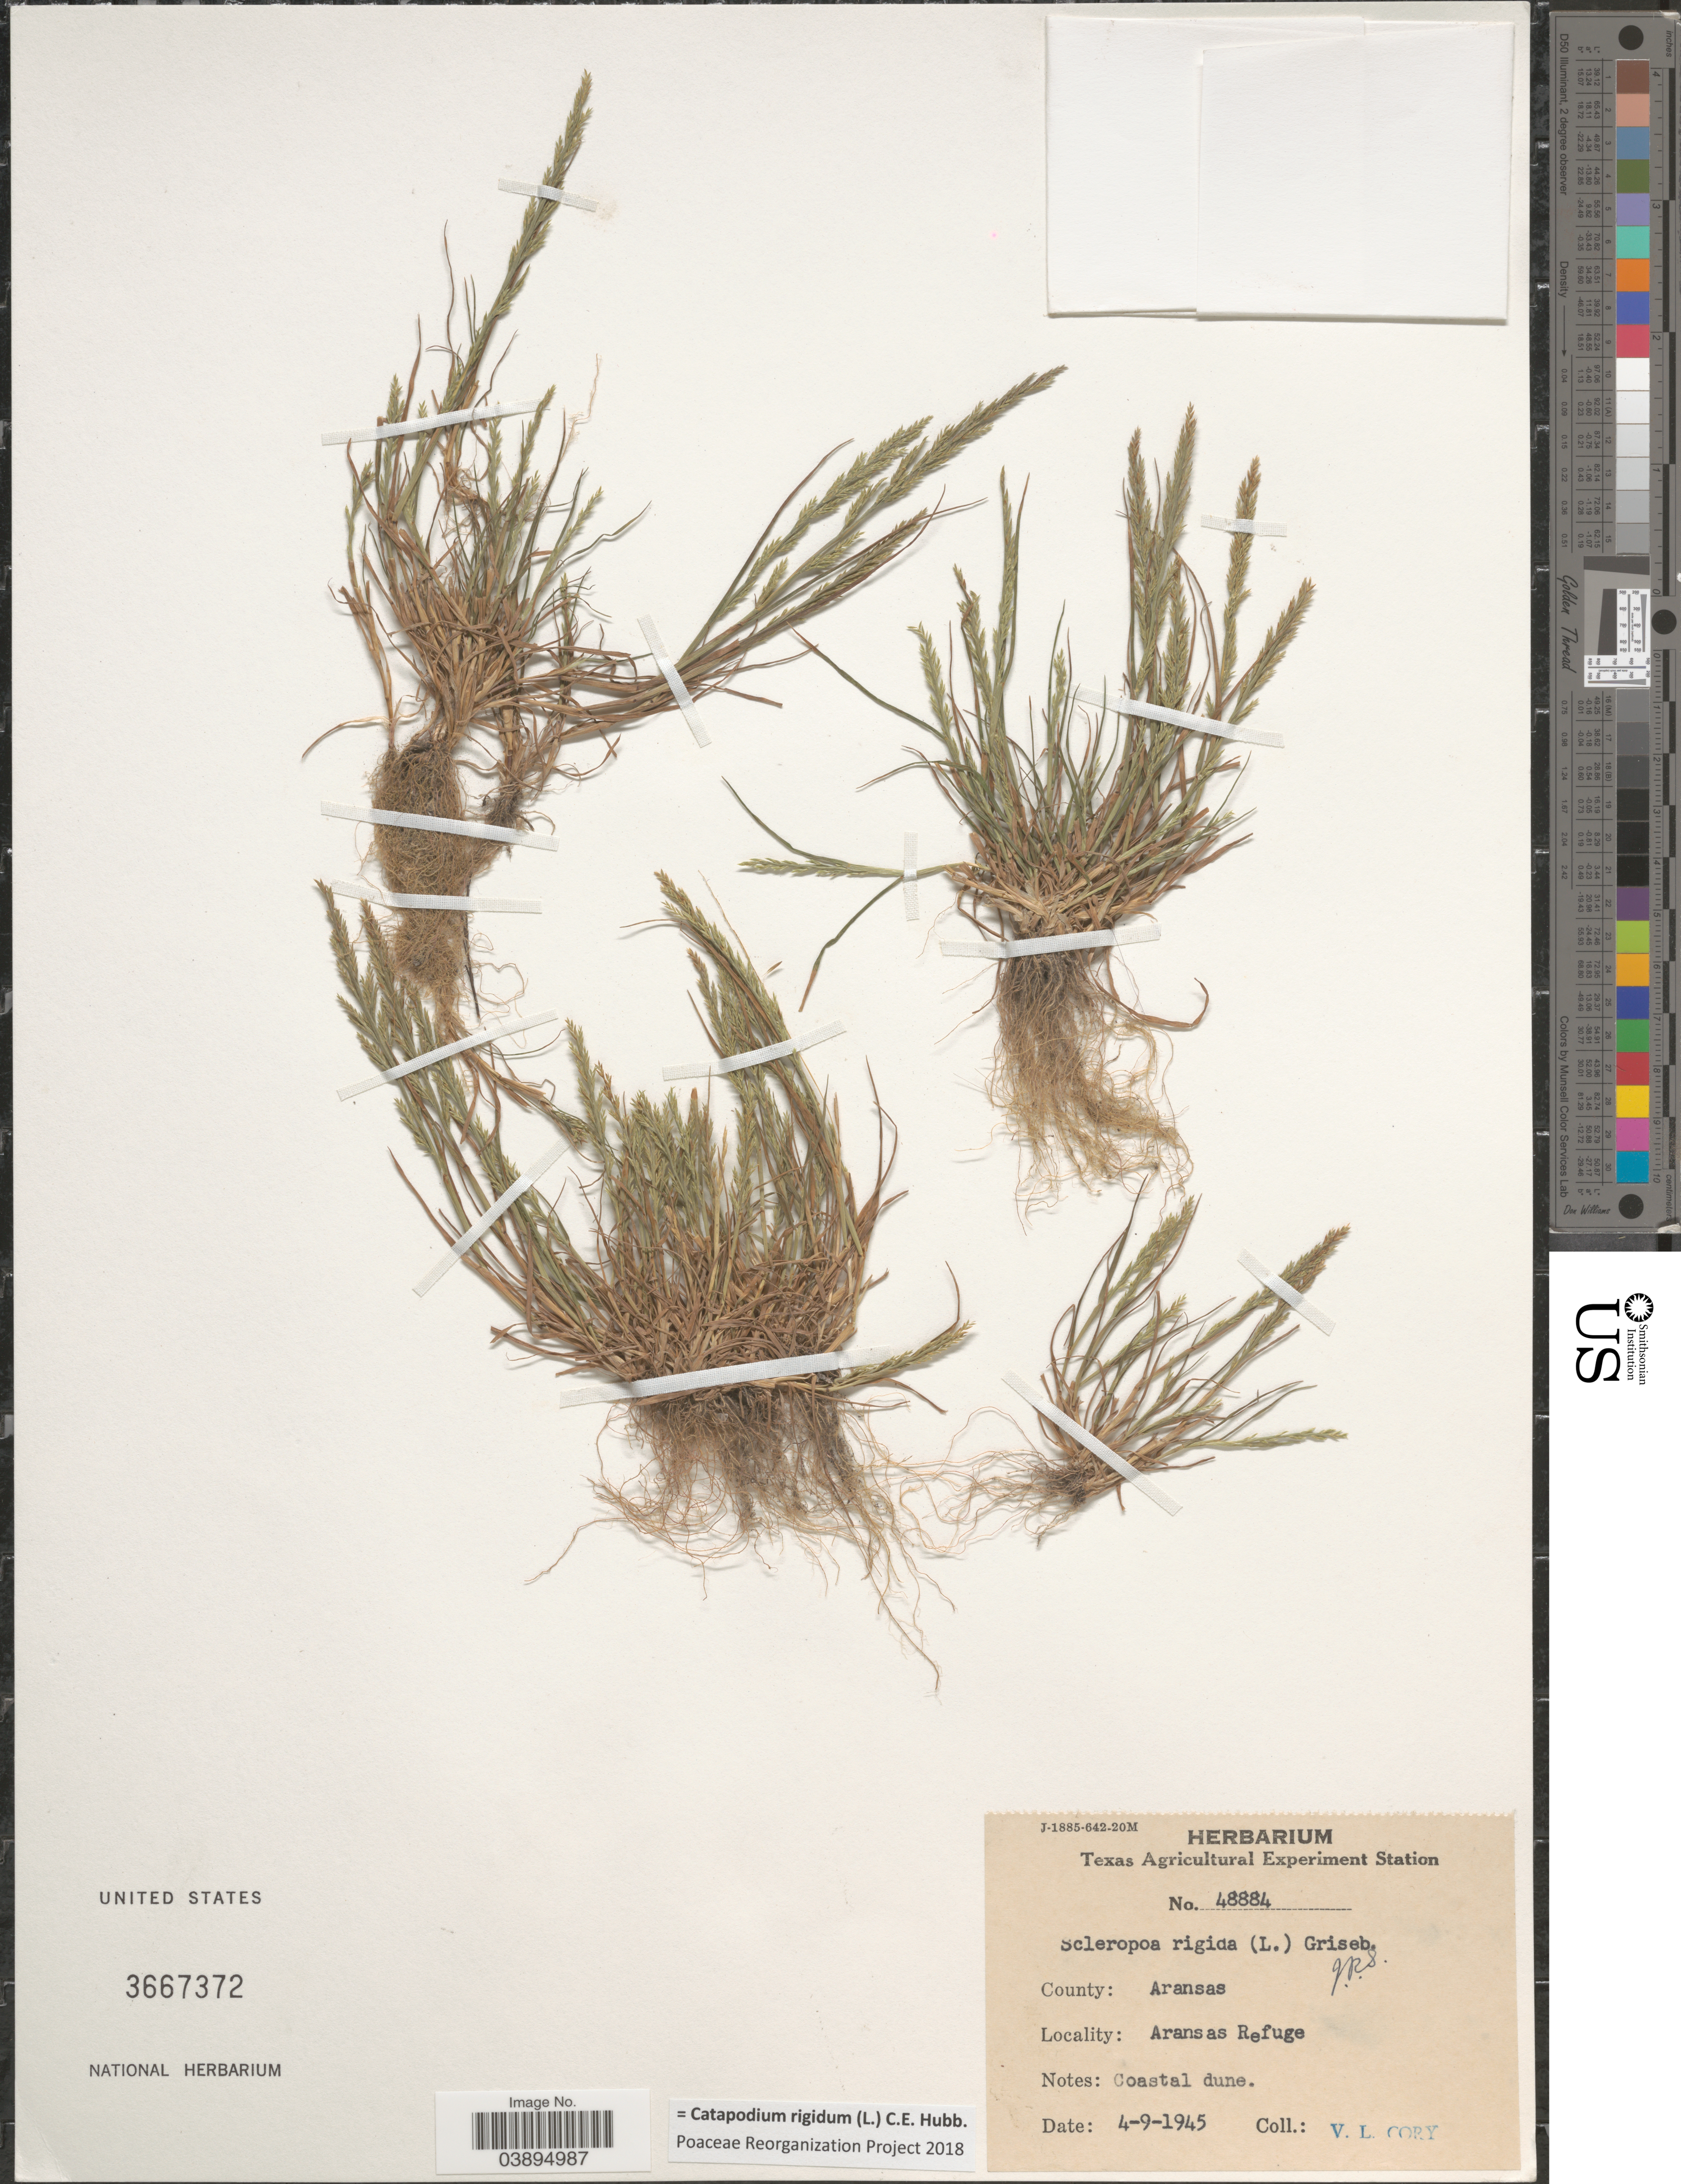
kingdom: Plantae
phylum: Tracheophyta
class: Liliopsida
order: Poales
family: Poaceae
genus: Catapodium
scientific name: Catapodium rigidum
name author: (L.) C.E. Hubb.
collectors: V. Cory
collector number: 48884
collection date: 1945-04-09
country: United States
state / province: Texas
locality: County: Aransas. Aransas Refuge. Coastal dune.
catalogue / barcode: US 3667372